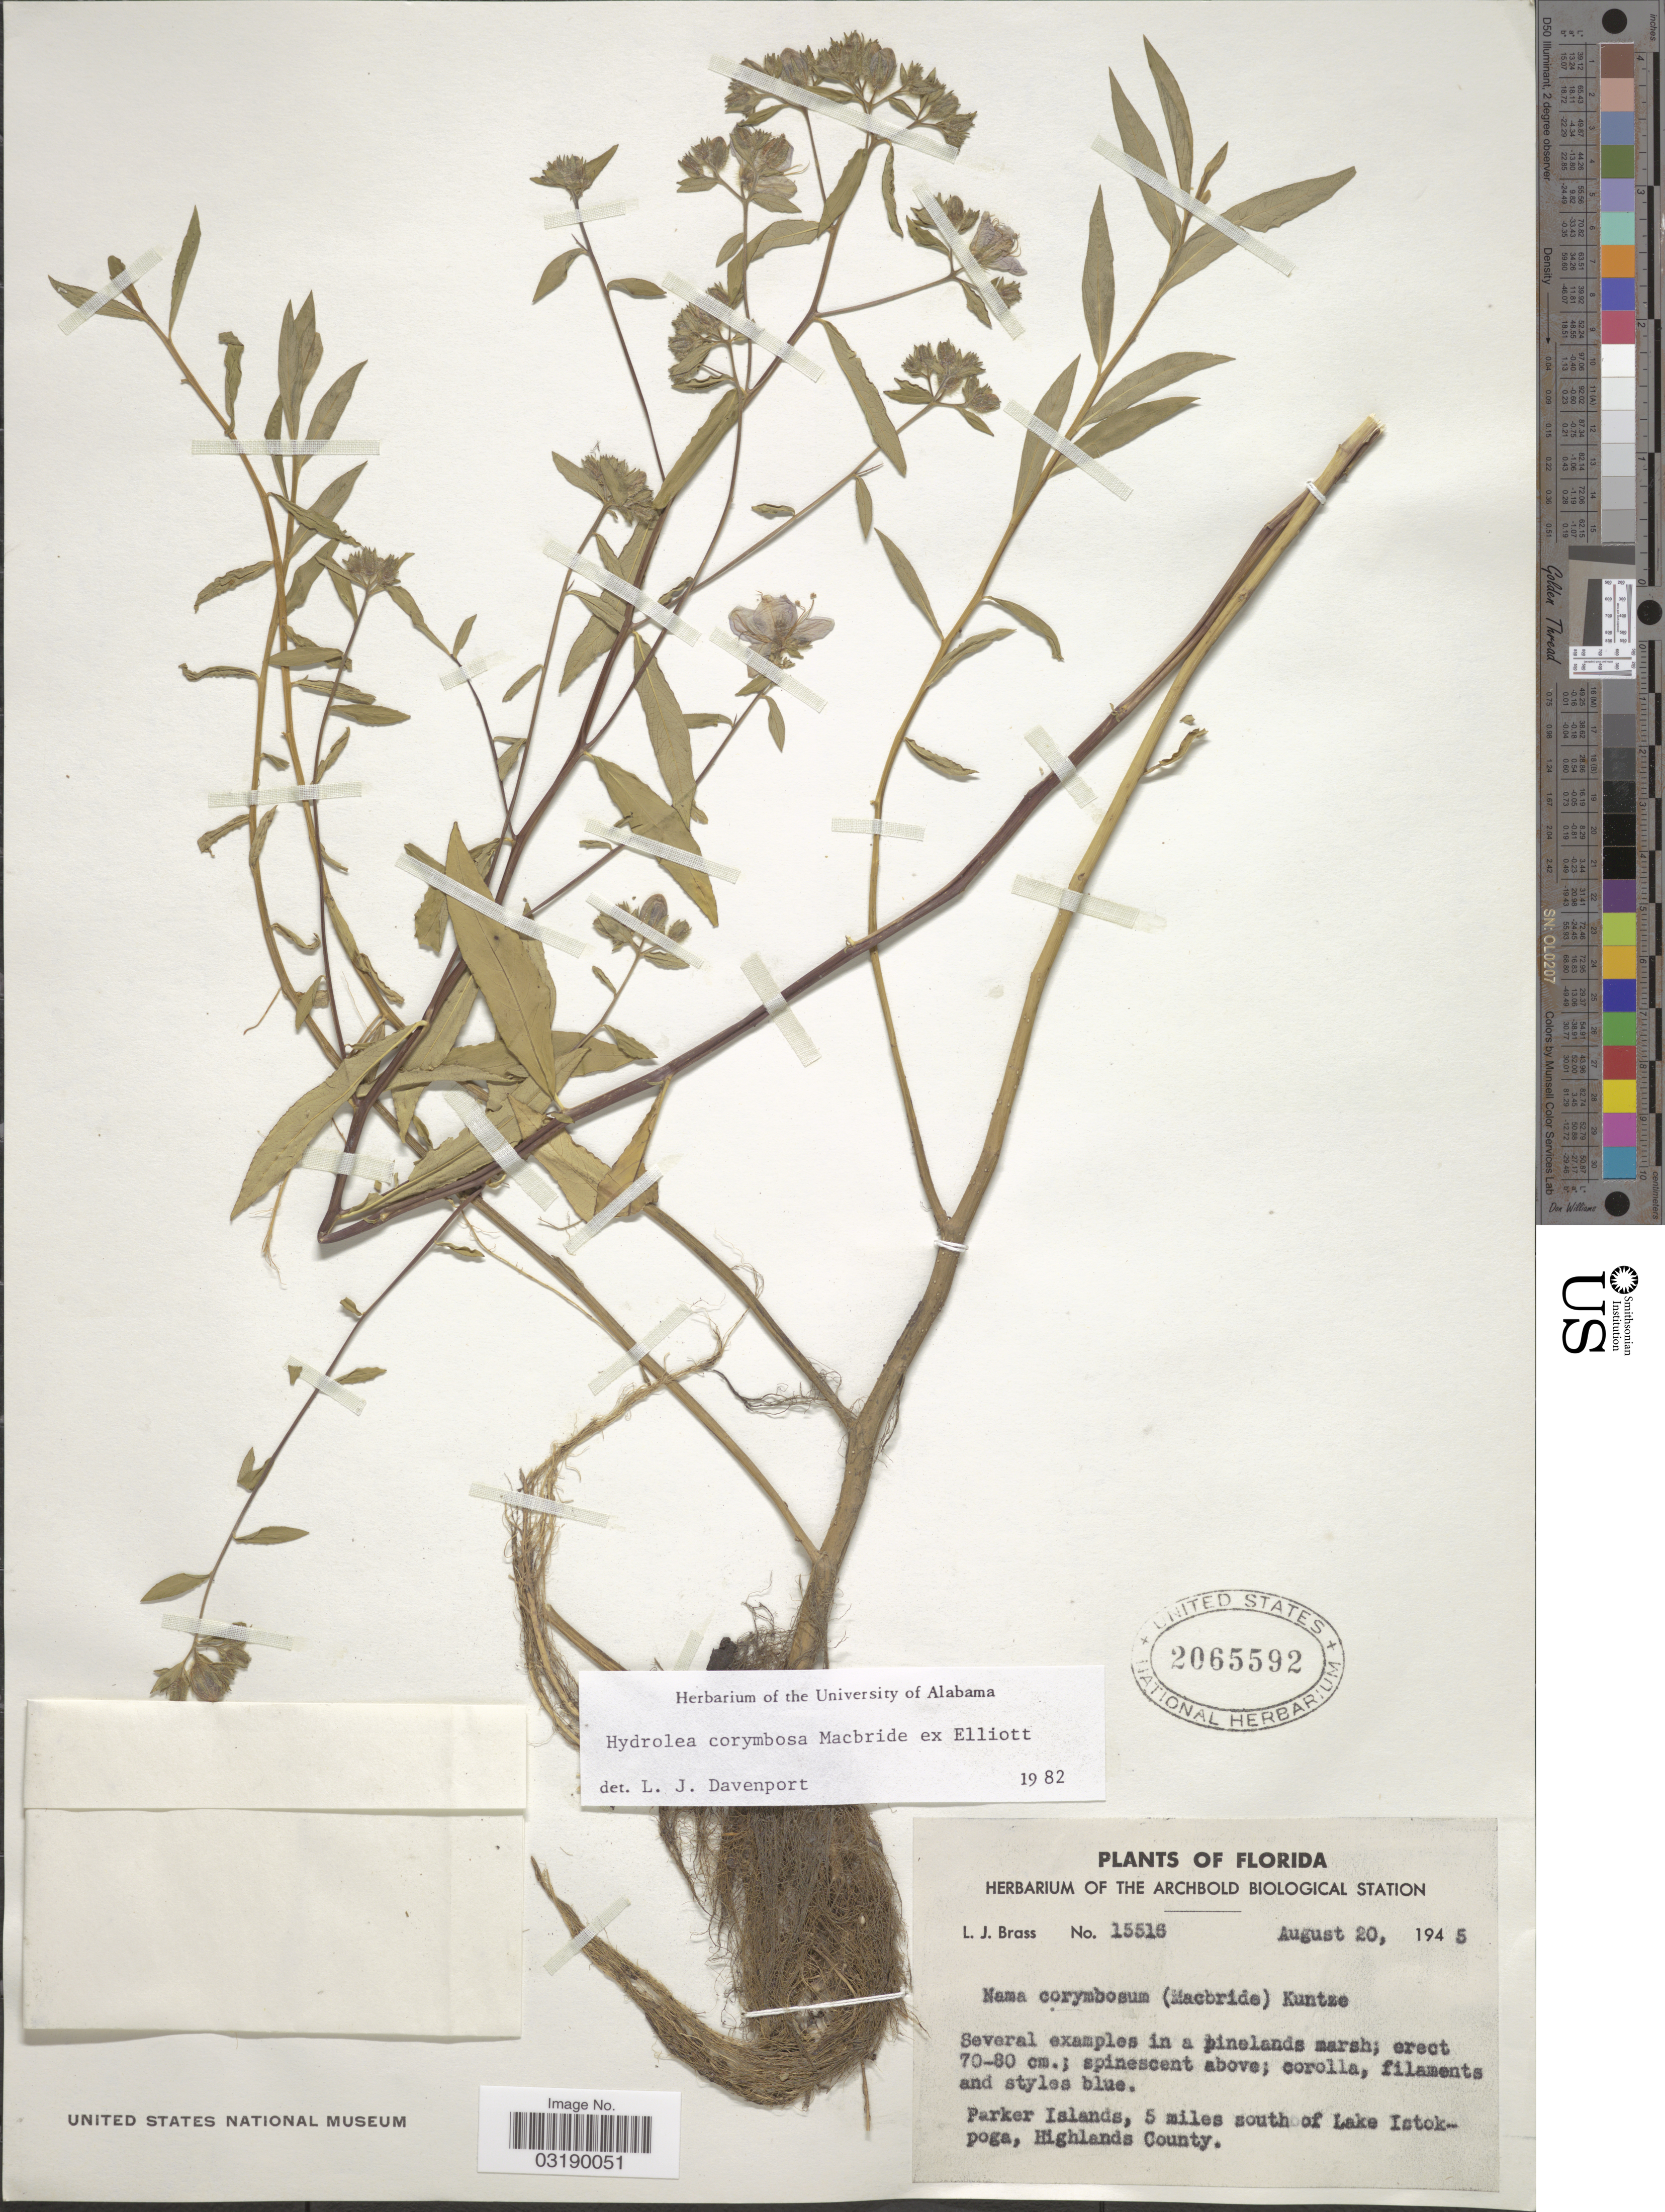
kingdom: Plantae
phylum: Tracheophyta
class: Magnoliopsida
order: Solanales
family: Hydroleaceae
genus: Hydrolea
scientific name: Hydrolea corymbosa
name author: J. Macbr. ex Elliott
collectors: L. J. Brass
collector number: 15516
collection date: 1945-08-20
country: United States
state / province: Florida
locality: Parker Islands, 5 miles south of Lake Istokpoga, Highlands County.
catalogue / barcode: US 2065592